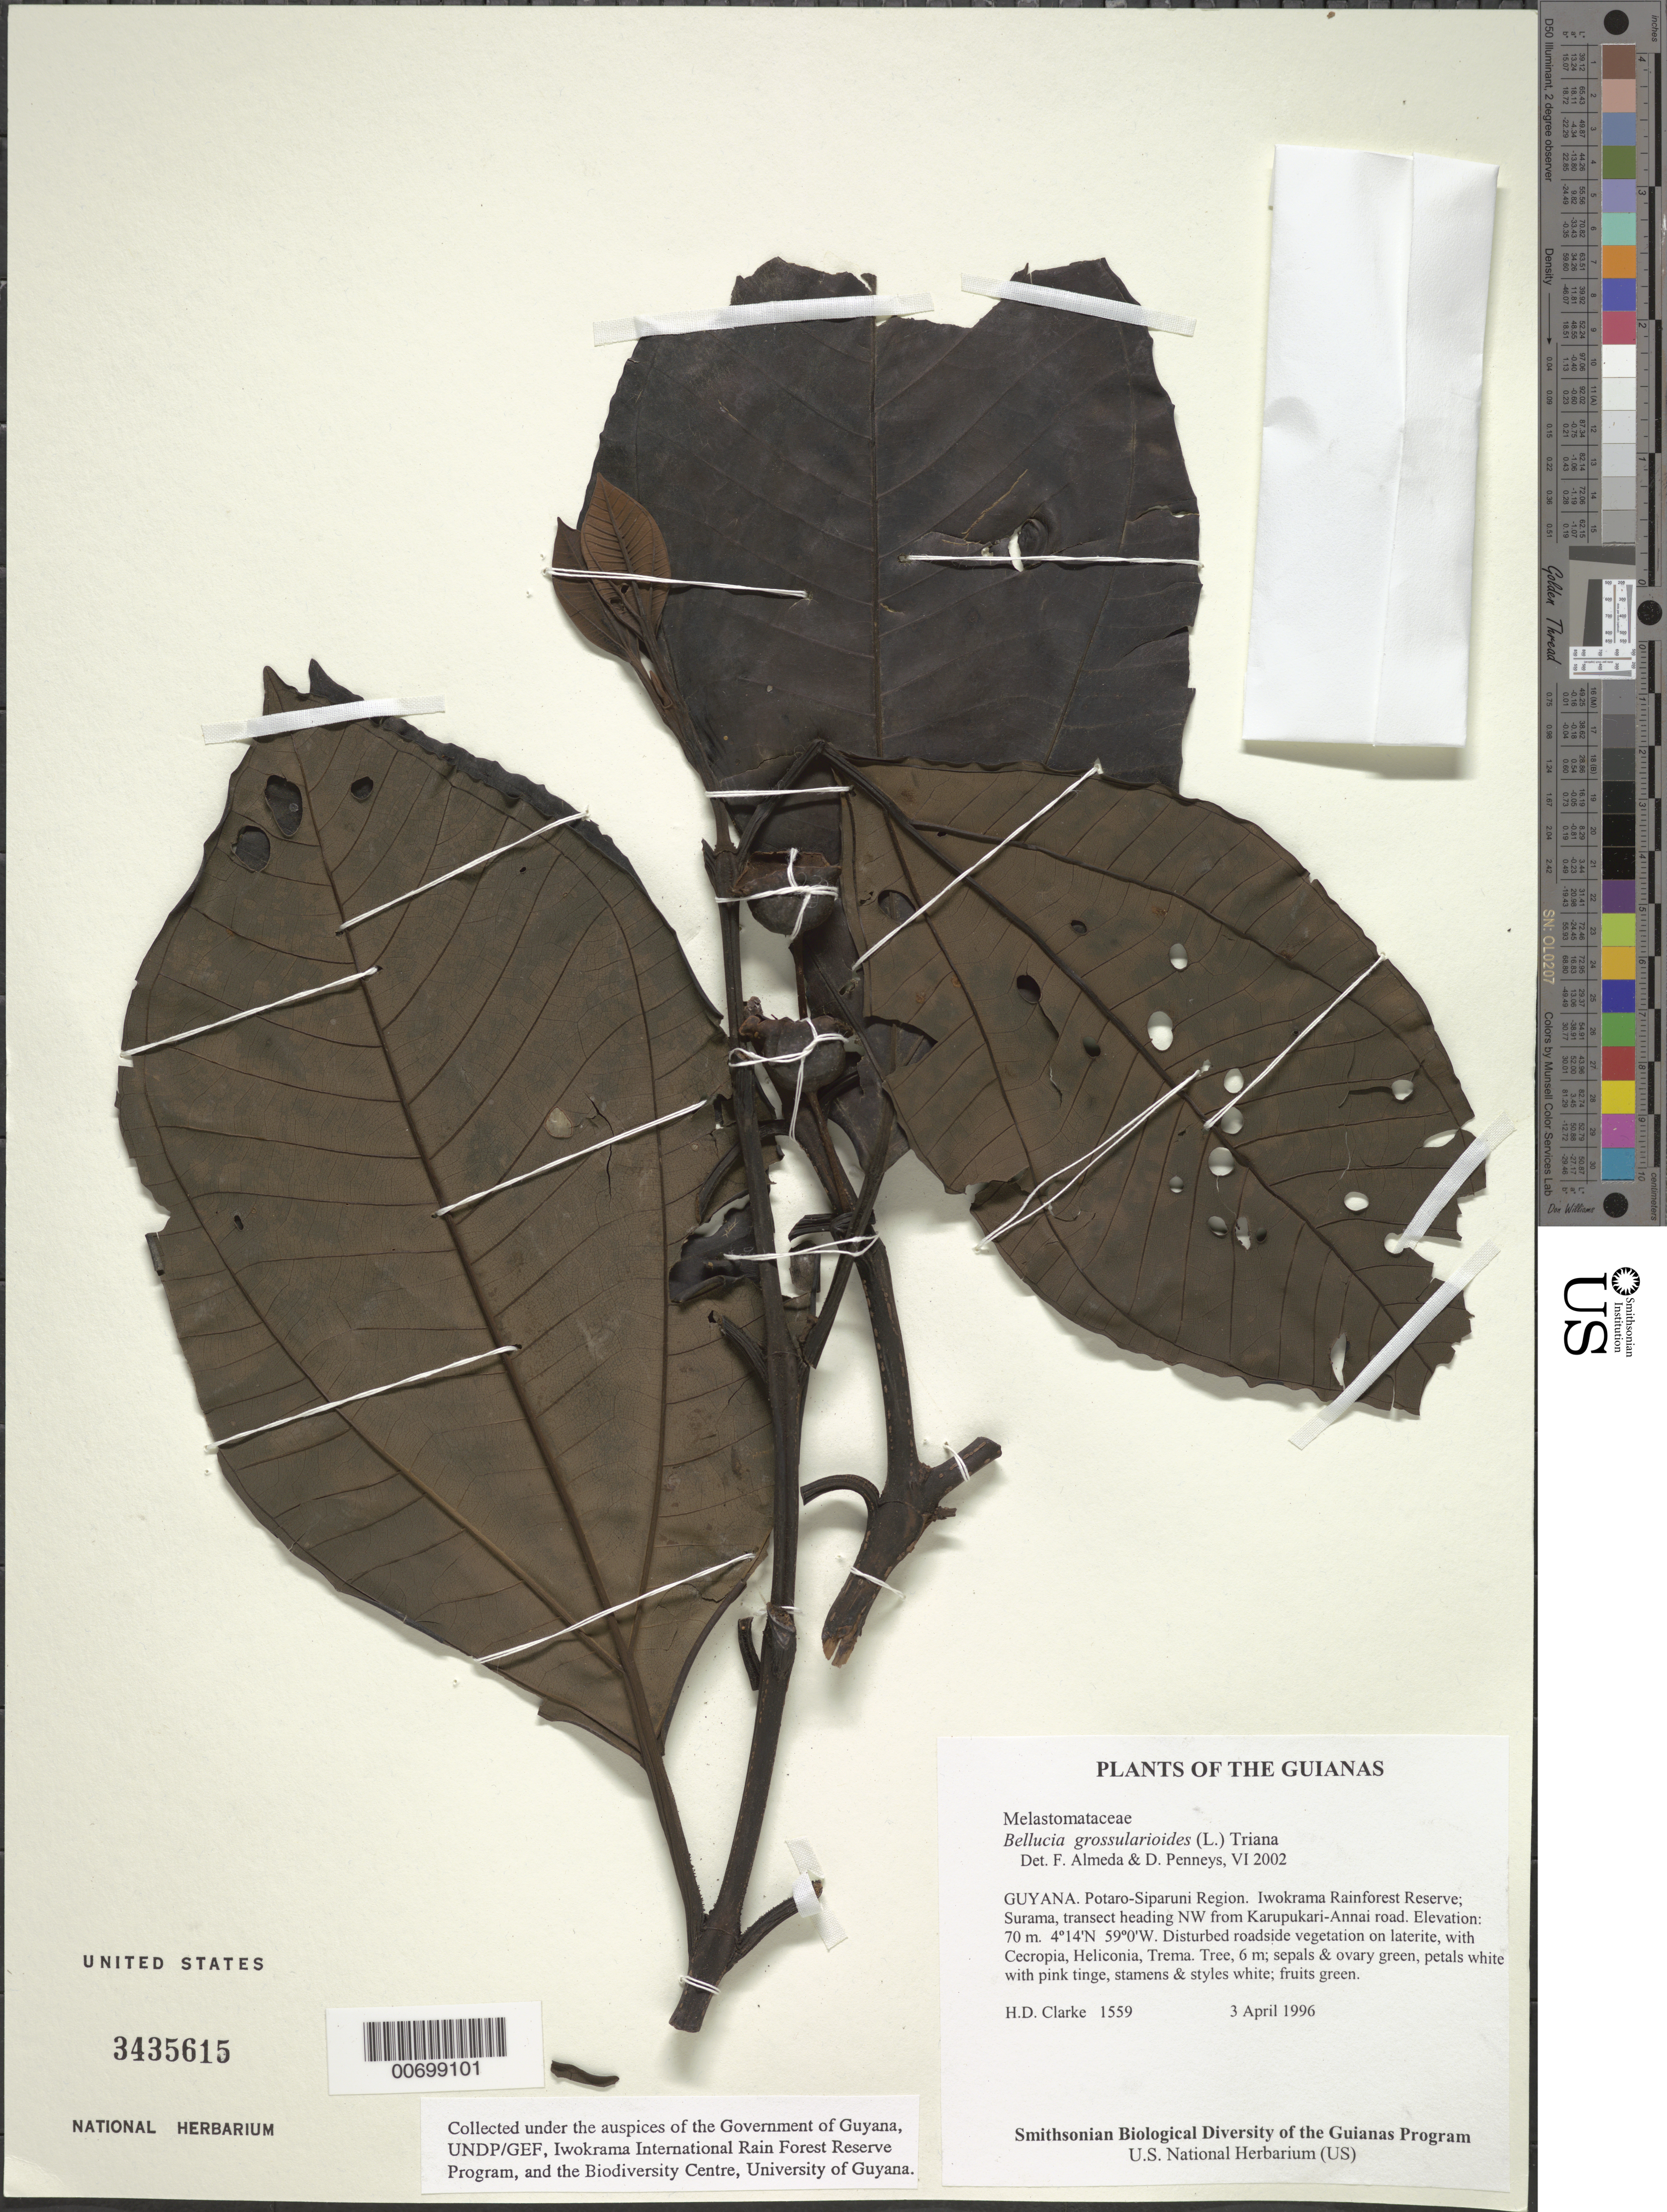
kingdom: Plantae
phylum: Tracheophyta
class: Magnoliopsida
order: Myrtales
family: Melastomataceae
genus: Bellucia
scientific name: Bellucia grossularioides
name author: (L.) Triana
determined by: Almeda, F.; Penneys, D. S.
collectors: H. D. Clarke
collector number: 1559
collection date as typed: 3 April 1996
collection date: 1996-04-03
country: Guyana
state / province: Potaro-Siparuni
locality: Iwokrama Rainforest Reserve; Surama, transect heading NW from Karupukari-Annai road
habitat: Disturbed roadside vegetation on laterite, with Cecropia, Heliconia, Trema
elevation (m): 70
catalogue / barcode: US 3435615